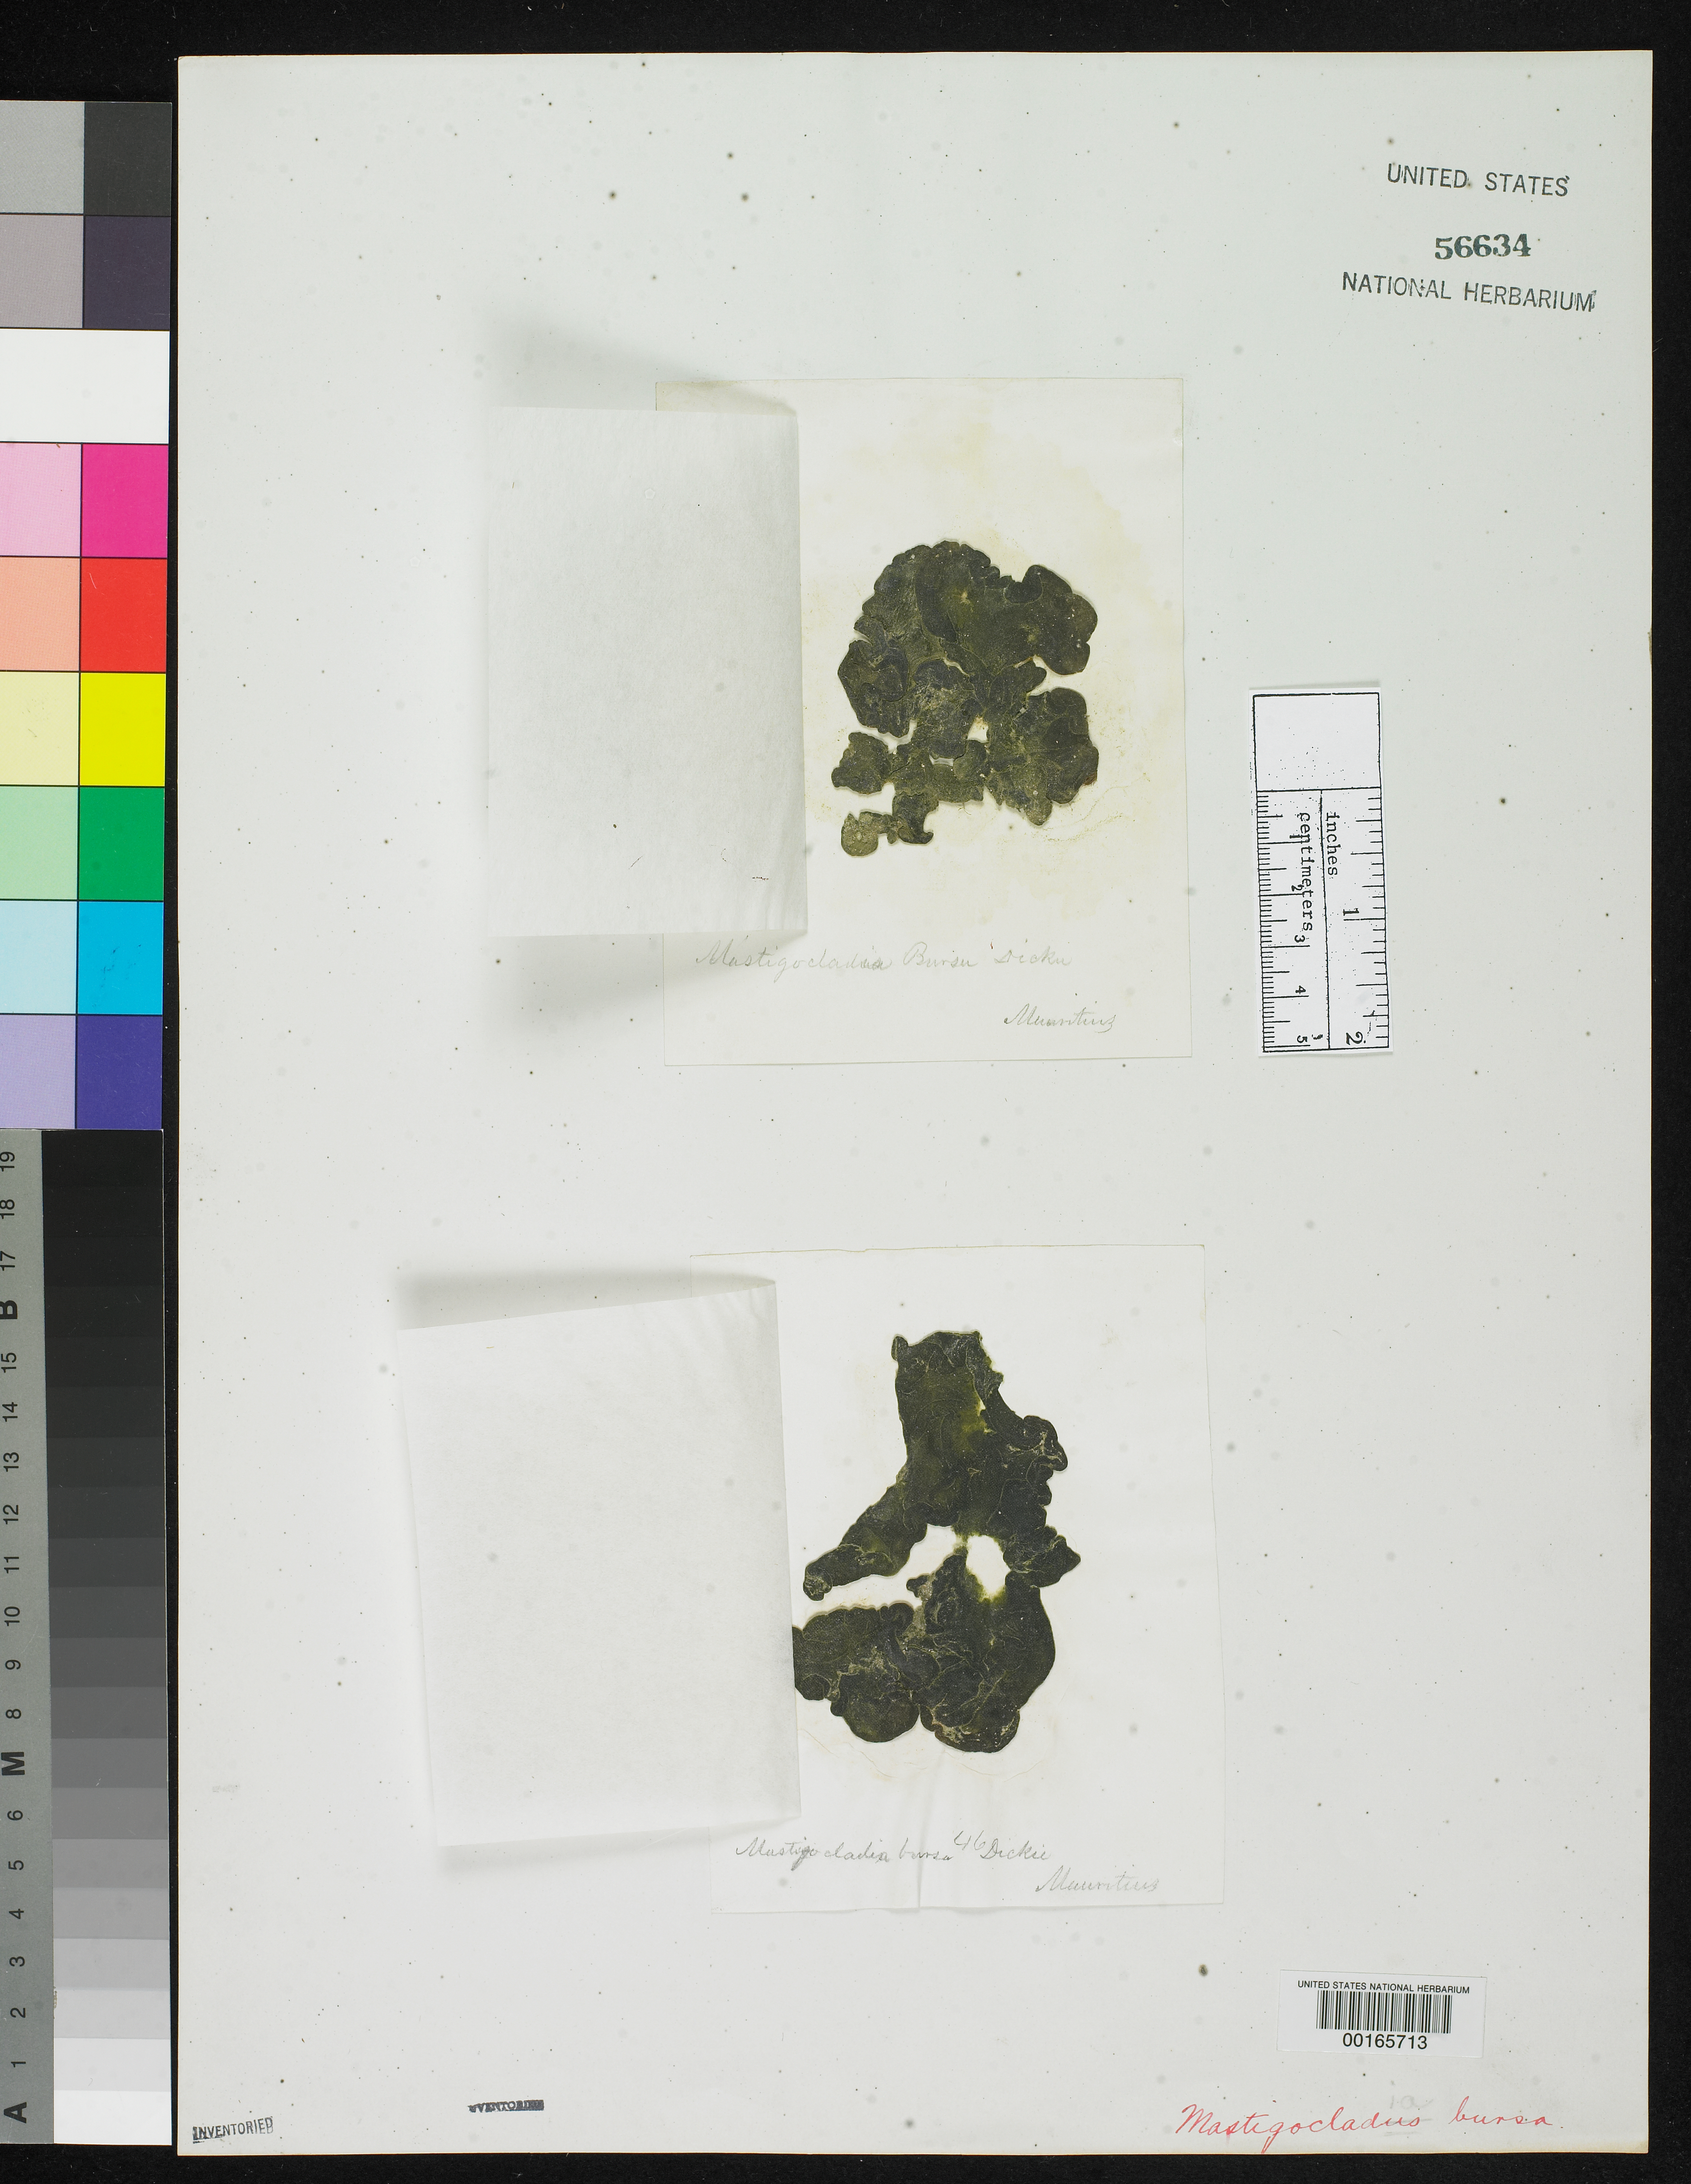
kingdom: Bacteria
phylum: Cyanobacteria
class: Cyanobacteriia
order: Cyanobacteriales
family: Hapalosiphonaceae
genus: Mastigocladus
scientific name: Mastigocladus bursa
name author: Dickie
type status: Isotype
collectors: N. Pike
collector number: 46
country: Mauritius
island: Mascarene Is.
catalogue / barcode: US 56634